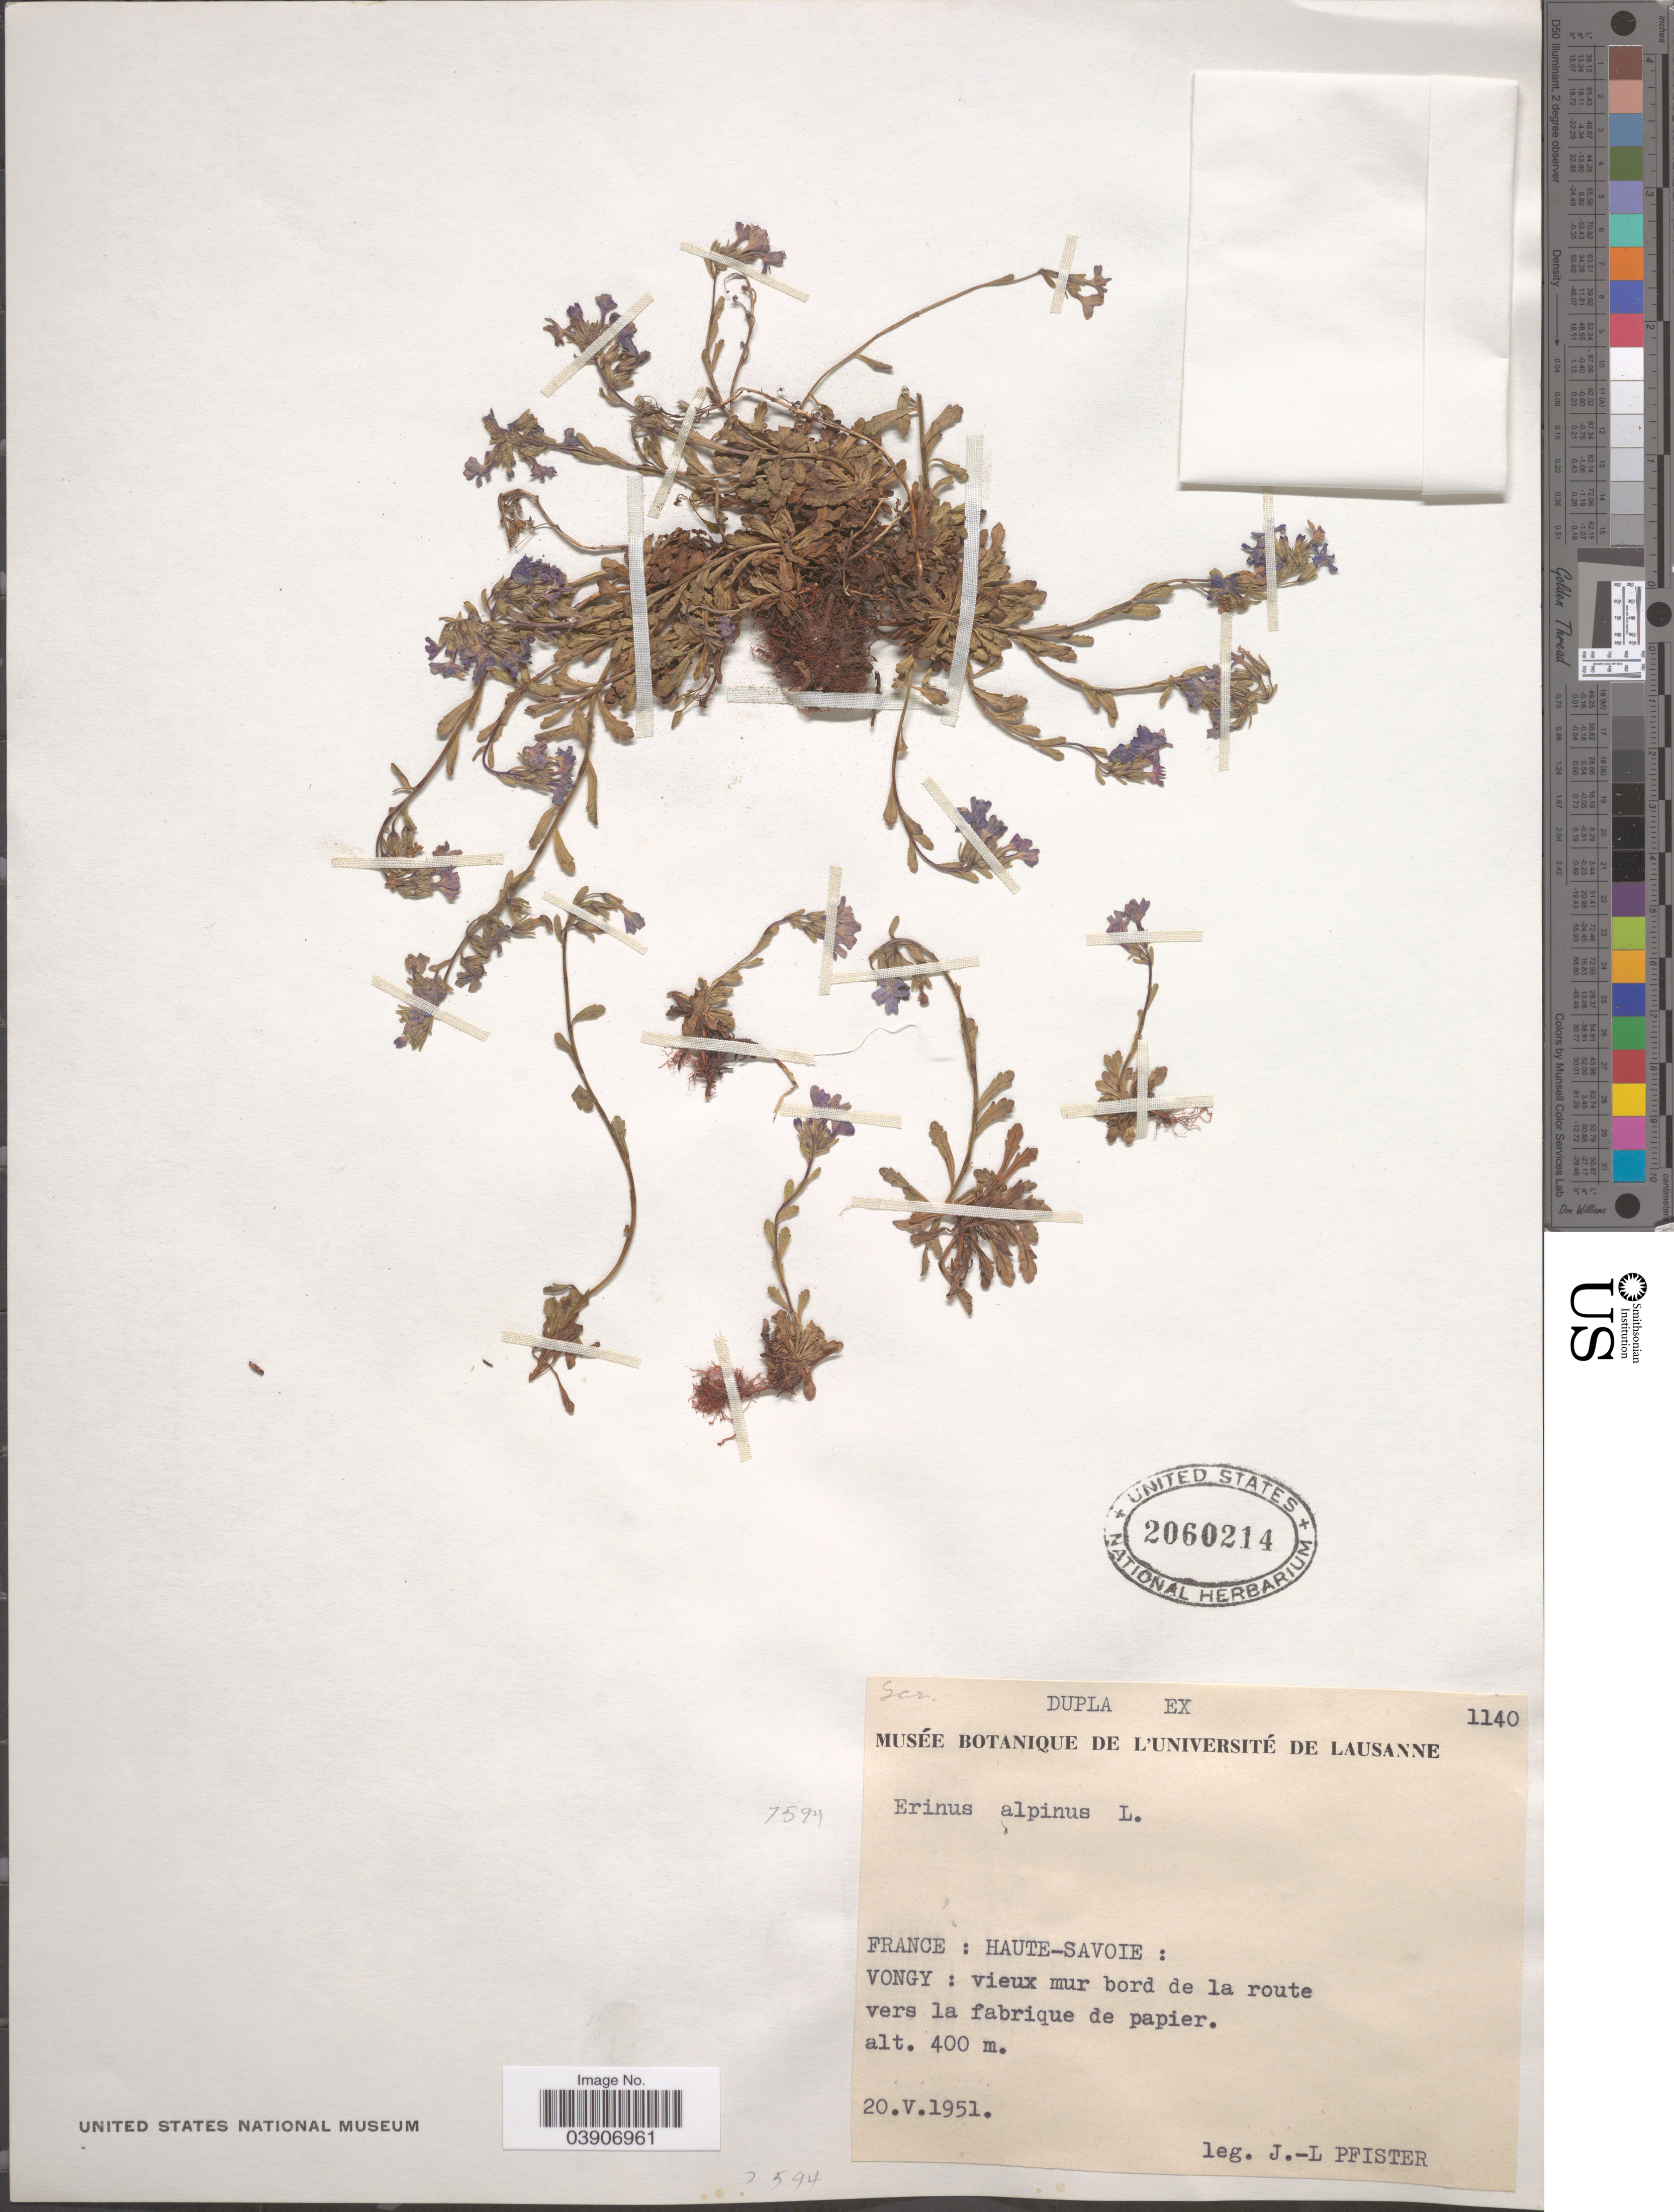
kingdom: Plantae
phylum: Tracheophyta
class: Magnoliopsida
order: Lamiales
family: Plantaginaceae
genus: Erinus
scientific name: Erinus alpinus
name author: L.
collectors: J. Pfister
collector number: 1140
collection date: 1951-05-20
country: France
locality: Haute-Savoie: Vongy: vieux mur bord de la route vers la fabrique de papier.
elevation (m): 400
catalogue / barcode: US 2060214